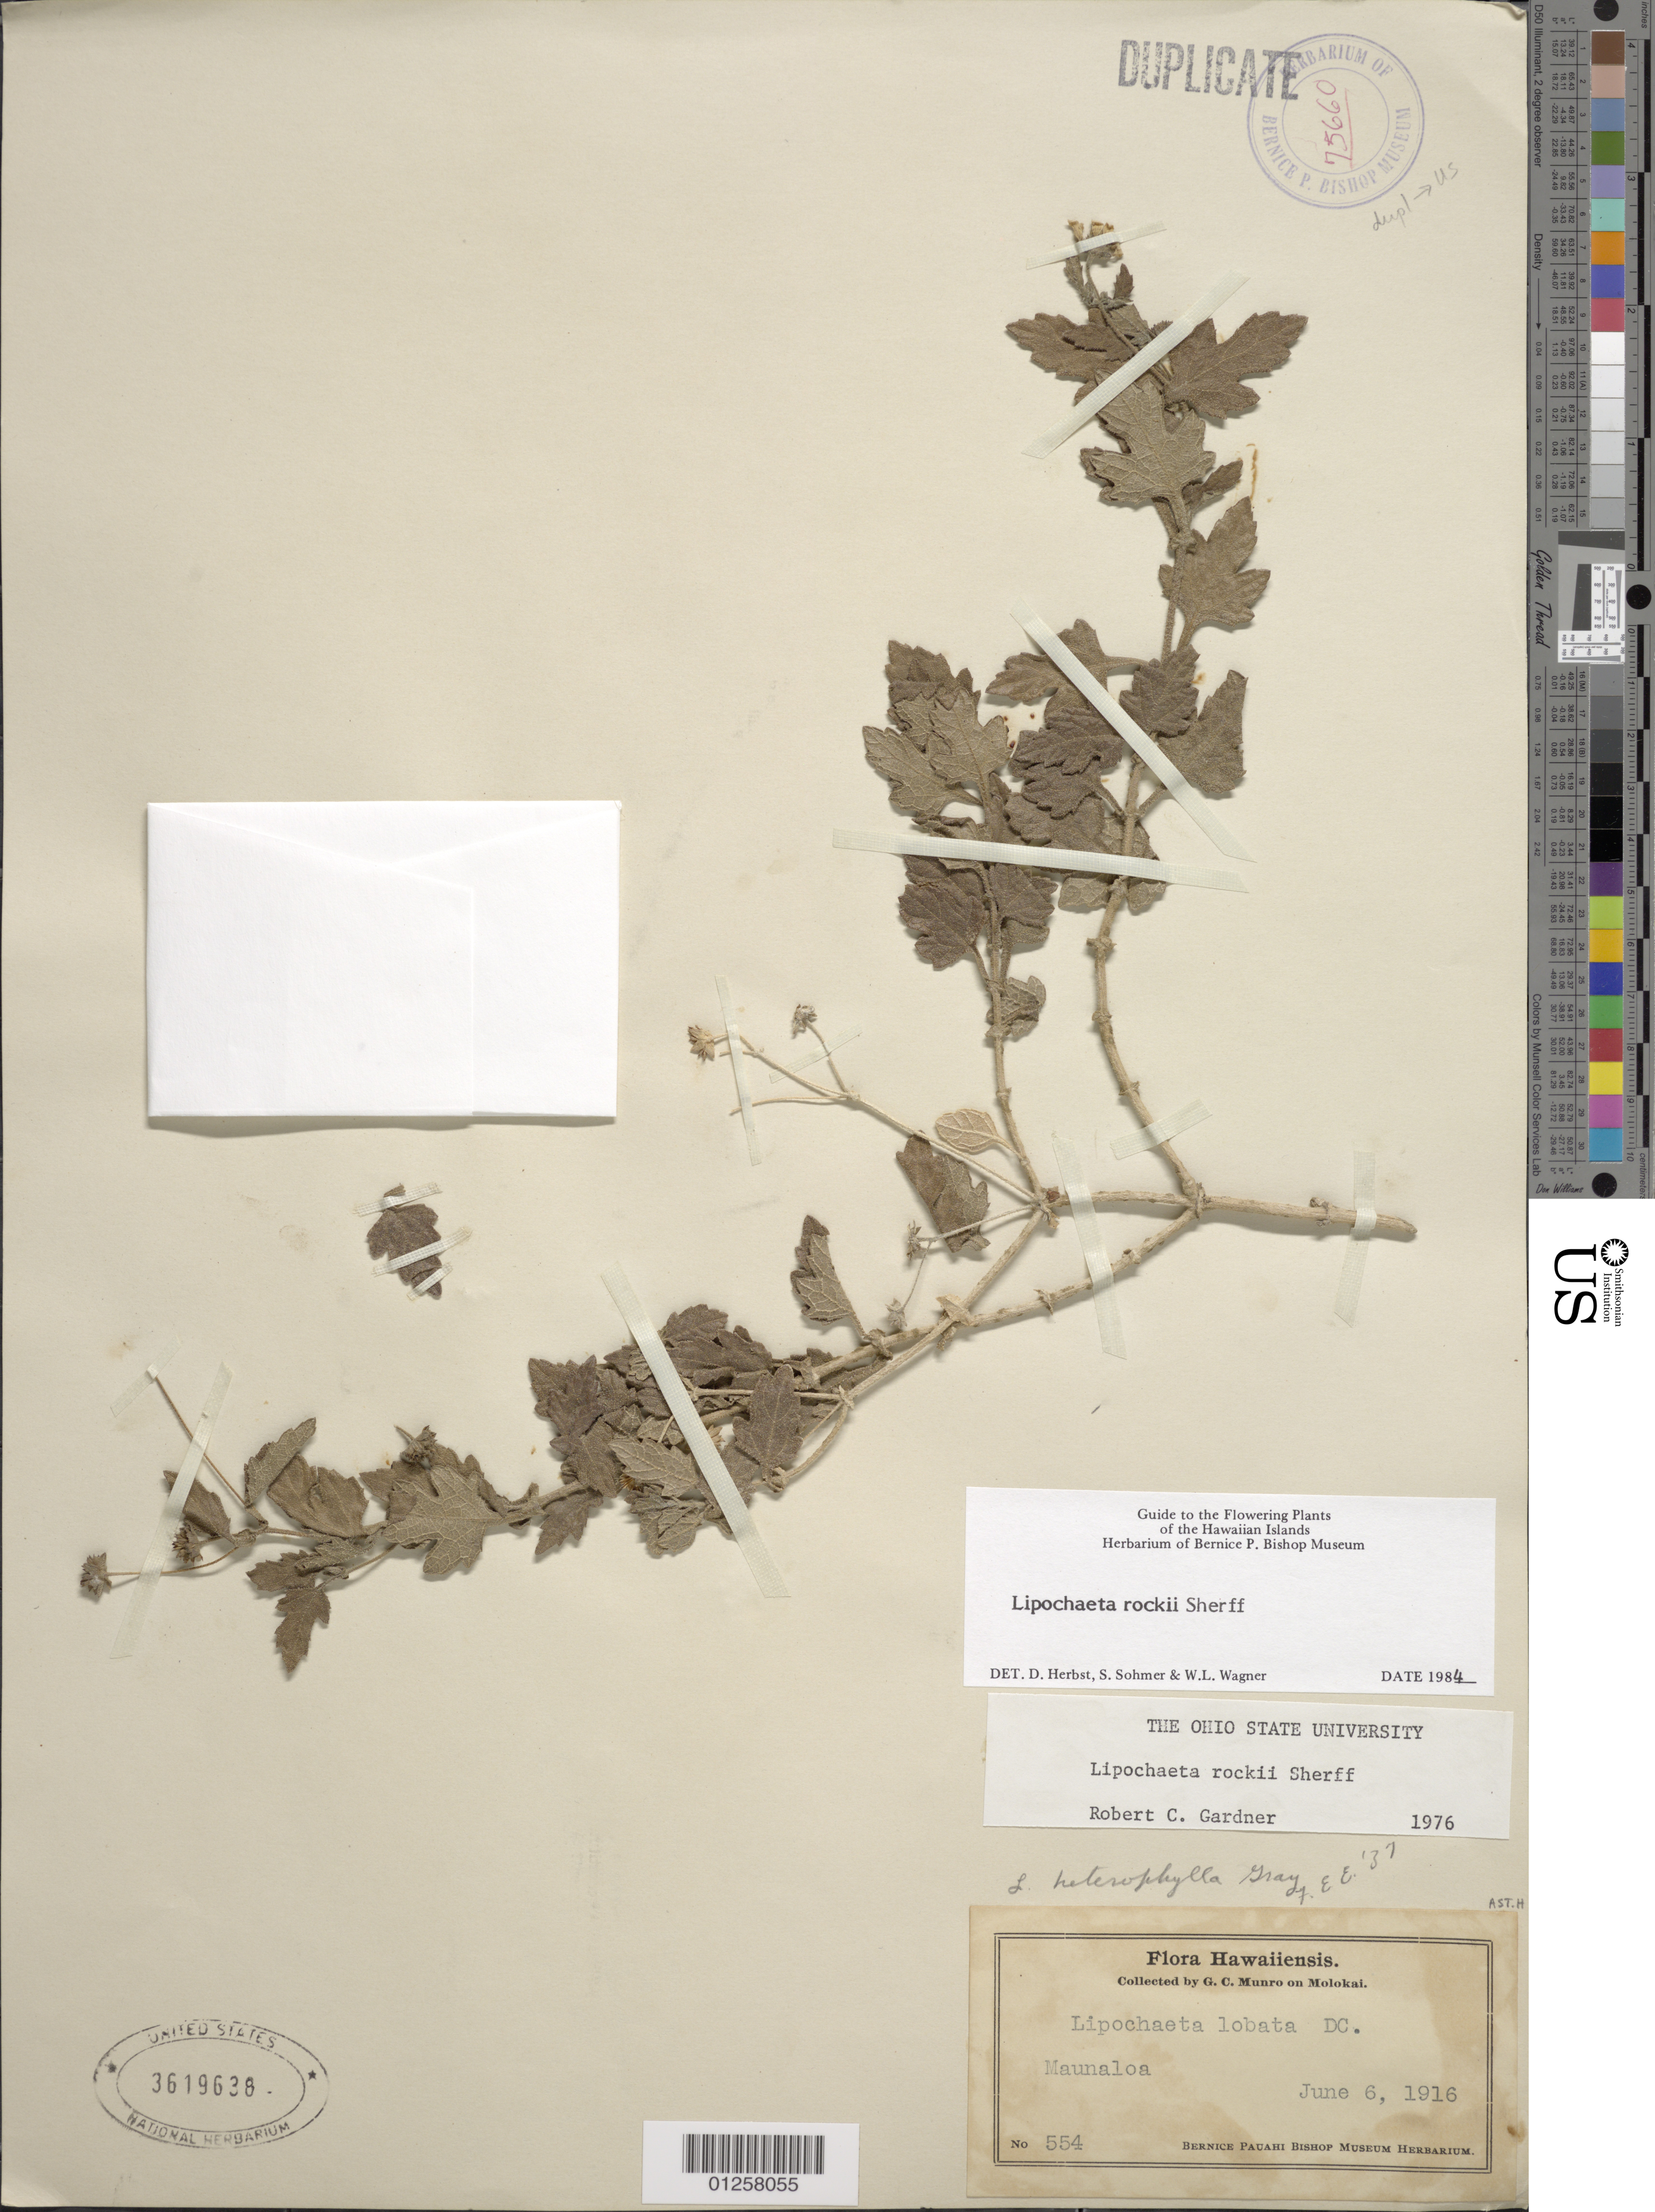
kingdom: Plantae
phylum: Tracheophyta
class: Magnoliopsida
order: Asterales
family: Asteraceae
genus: Lipochaeta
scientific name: Lipochaeta rockii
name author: Sherff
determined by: Herbst, D. R.; Sohmer, S. H.; Wagner, W. L.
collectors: G. C. Munro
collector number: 554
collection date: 1916-06-06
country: United States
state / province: Hawaii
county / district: Maui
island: Moloka'i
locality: Maunaloa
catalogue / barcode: US 3619638